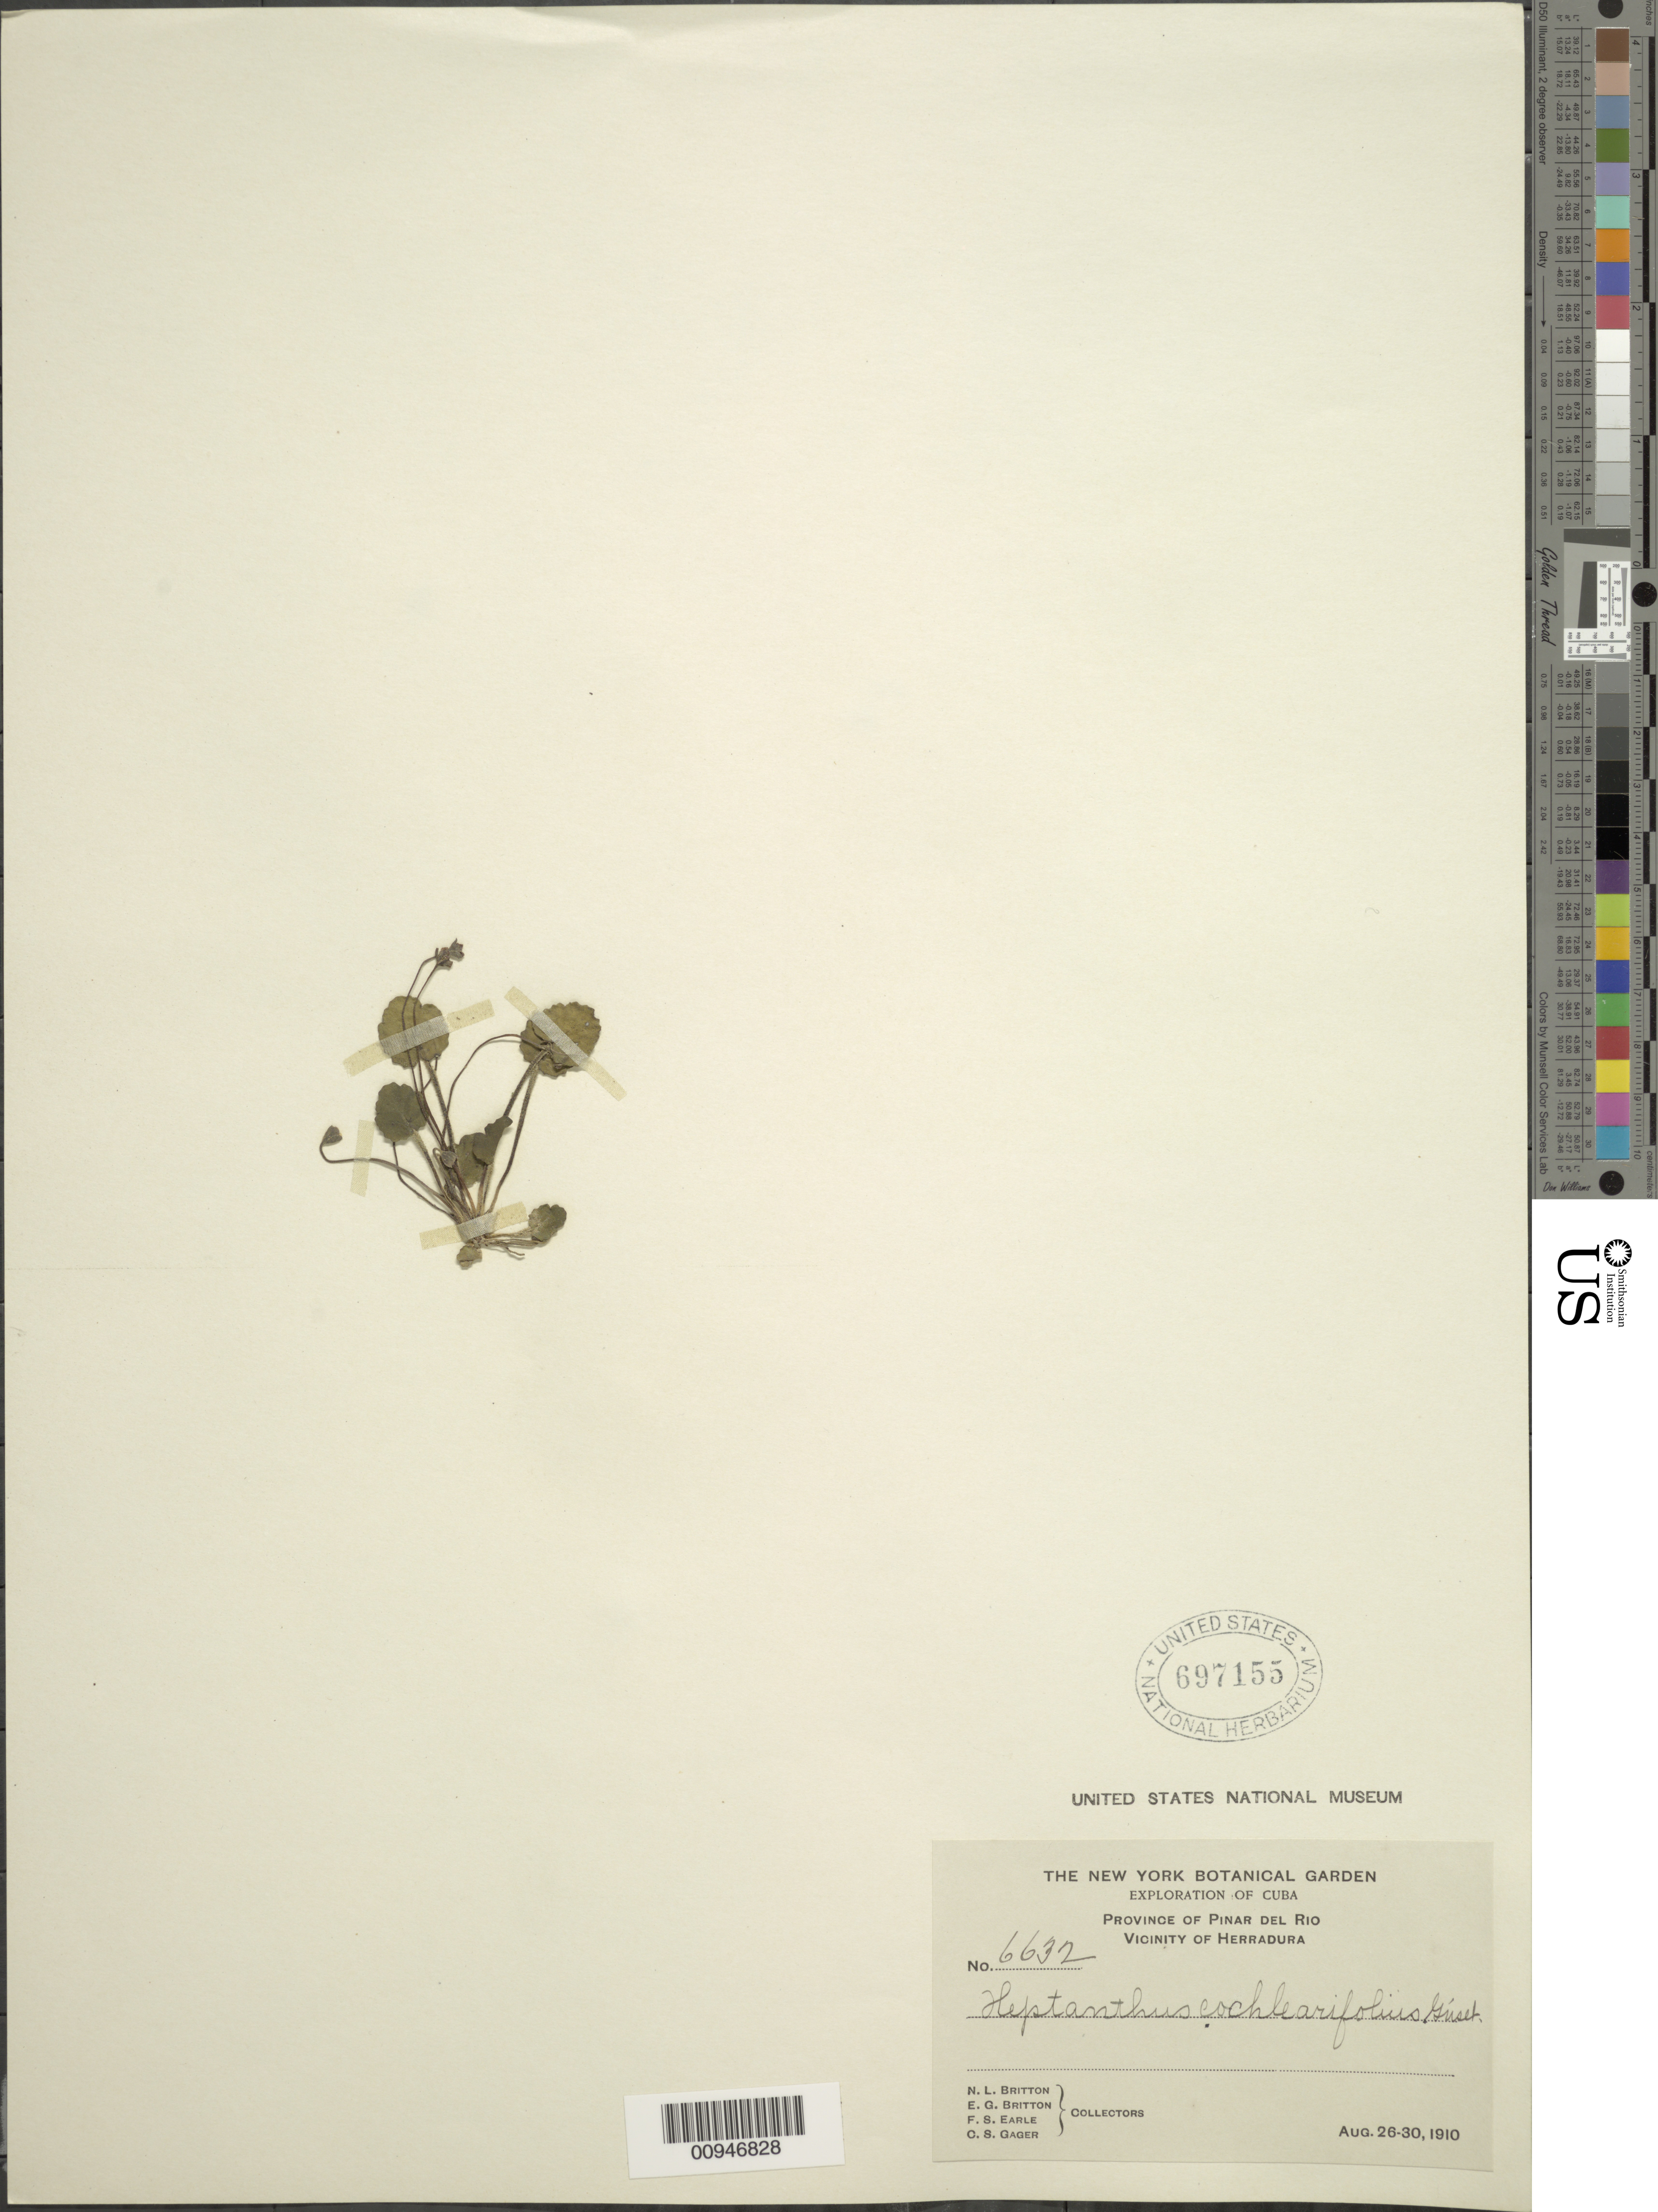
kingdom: Plantae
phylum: Tracheophyta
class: Magnoliopsida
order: Asterales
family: Asteraceae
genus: Heptanthus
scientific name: Heptanthus cochlearfolius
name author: Griseb.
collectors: N. Britton, E. G. Britton, F. S. Earle & C. Gager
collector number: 6632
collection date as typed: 26 Aug 1910 to 30 Aug 1910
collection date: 1910-08-26/1910-08-30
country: Cuba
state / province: Pinar del Rio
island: Cuba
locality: Vicinity of Herradura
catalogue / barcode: US 697155